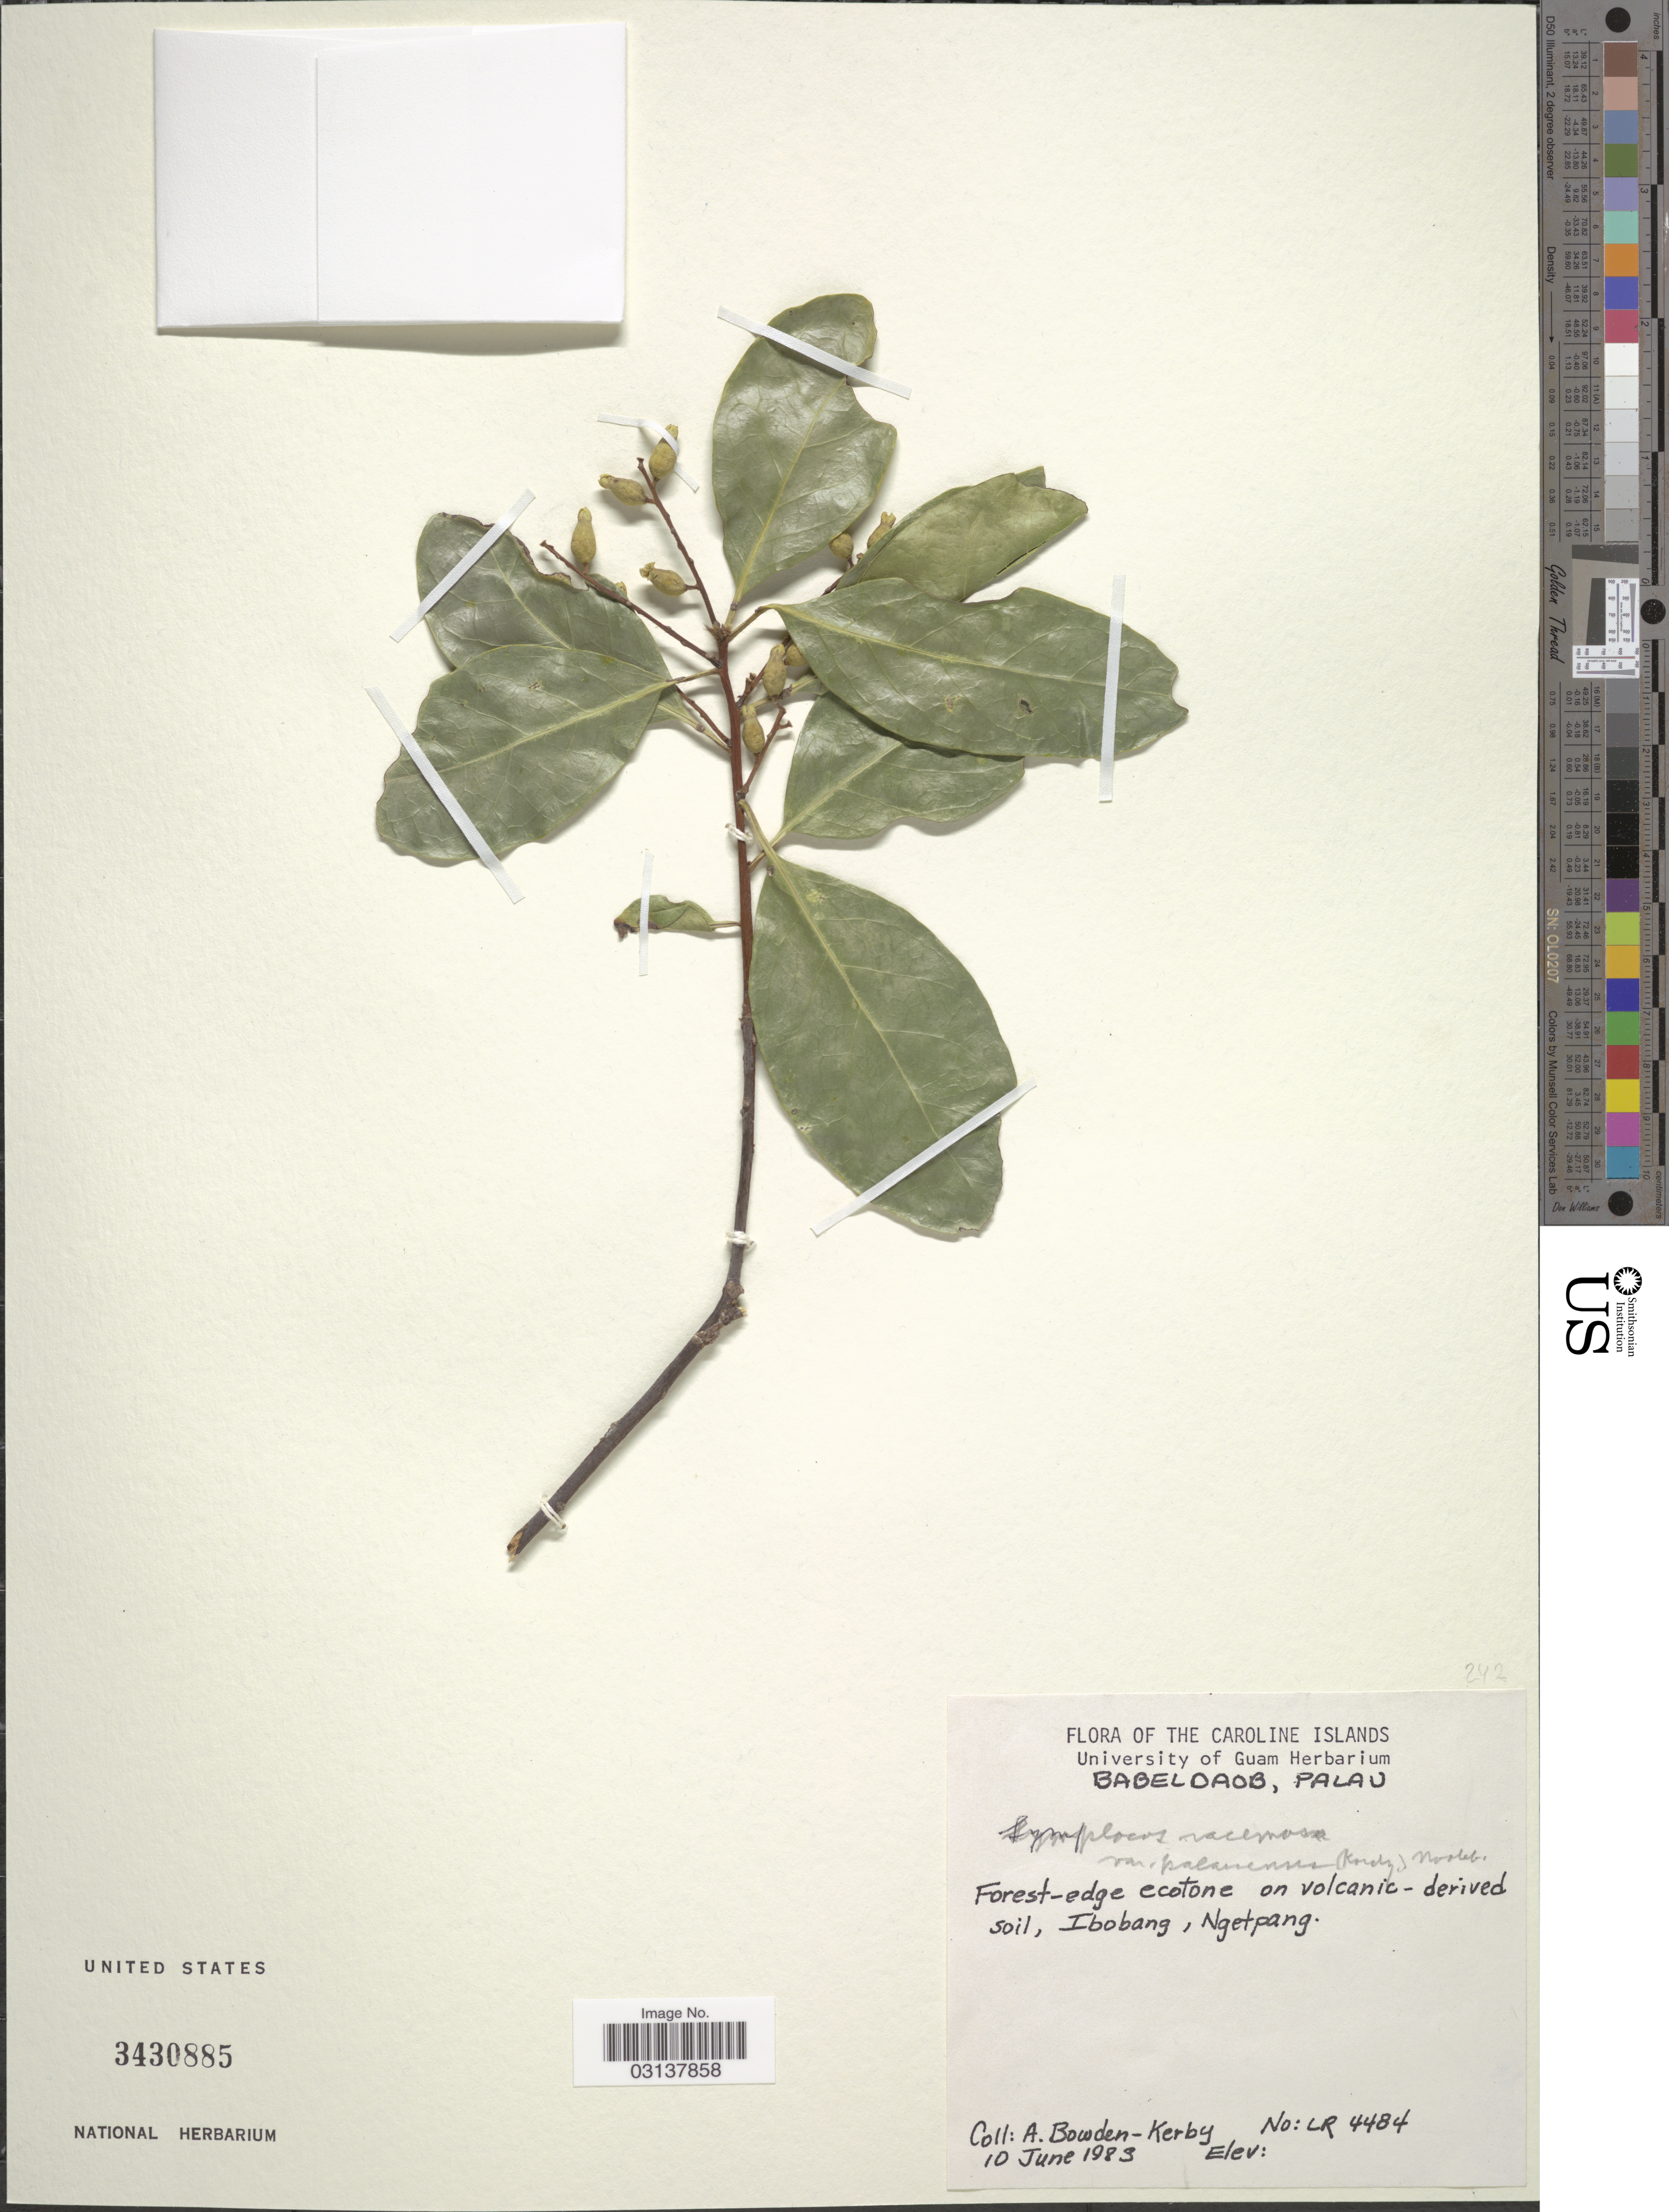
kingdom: Plantae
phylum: Tracheophyta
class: Magnoliopsida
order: Ericales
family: Symplocaceae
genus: Symplocos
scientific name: Symplocos sp.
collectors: A. Bowden-Kerby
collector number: LR4484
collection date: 1983-06-10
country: Palau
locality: The Caroline Islands. Babeldaob, Palau. Ibobang, Ngetpang.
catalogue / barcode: US 3430885